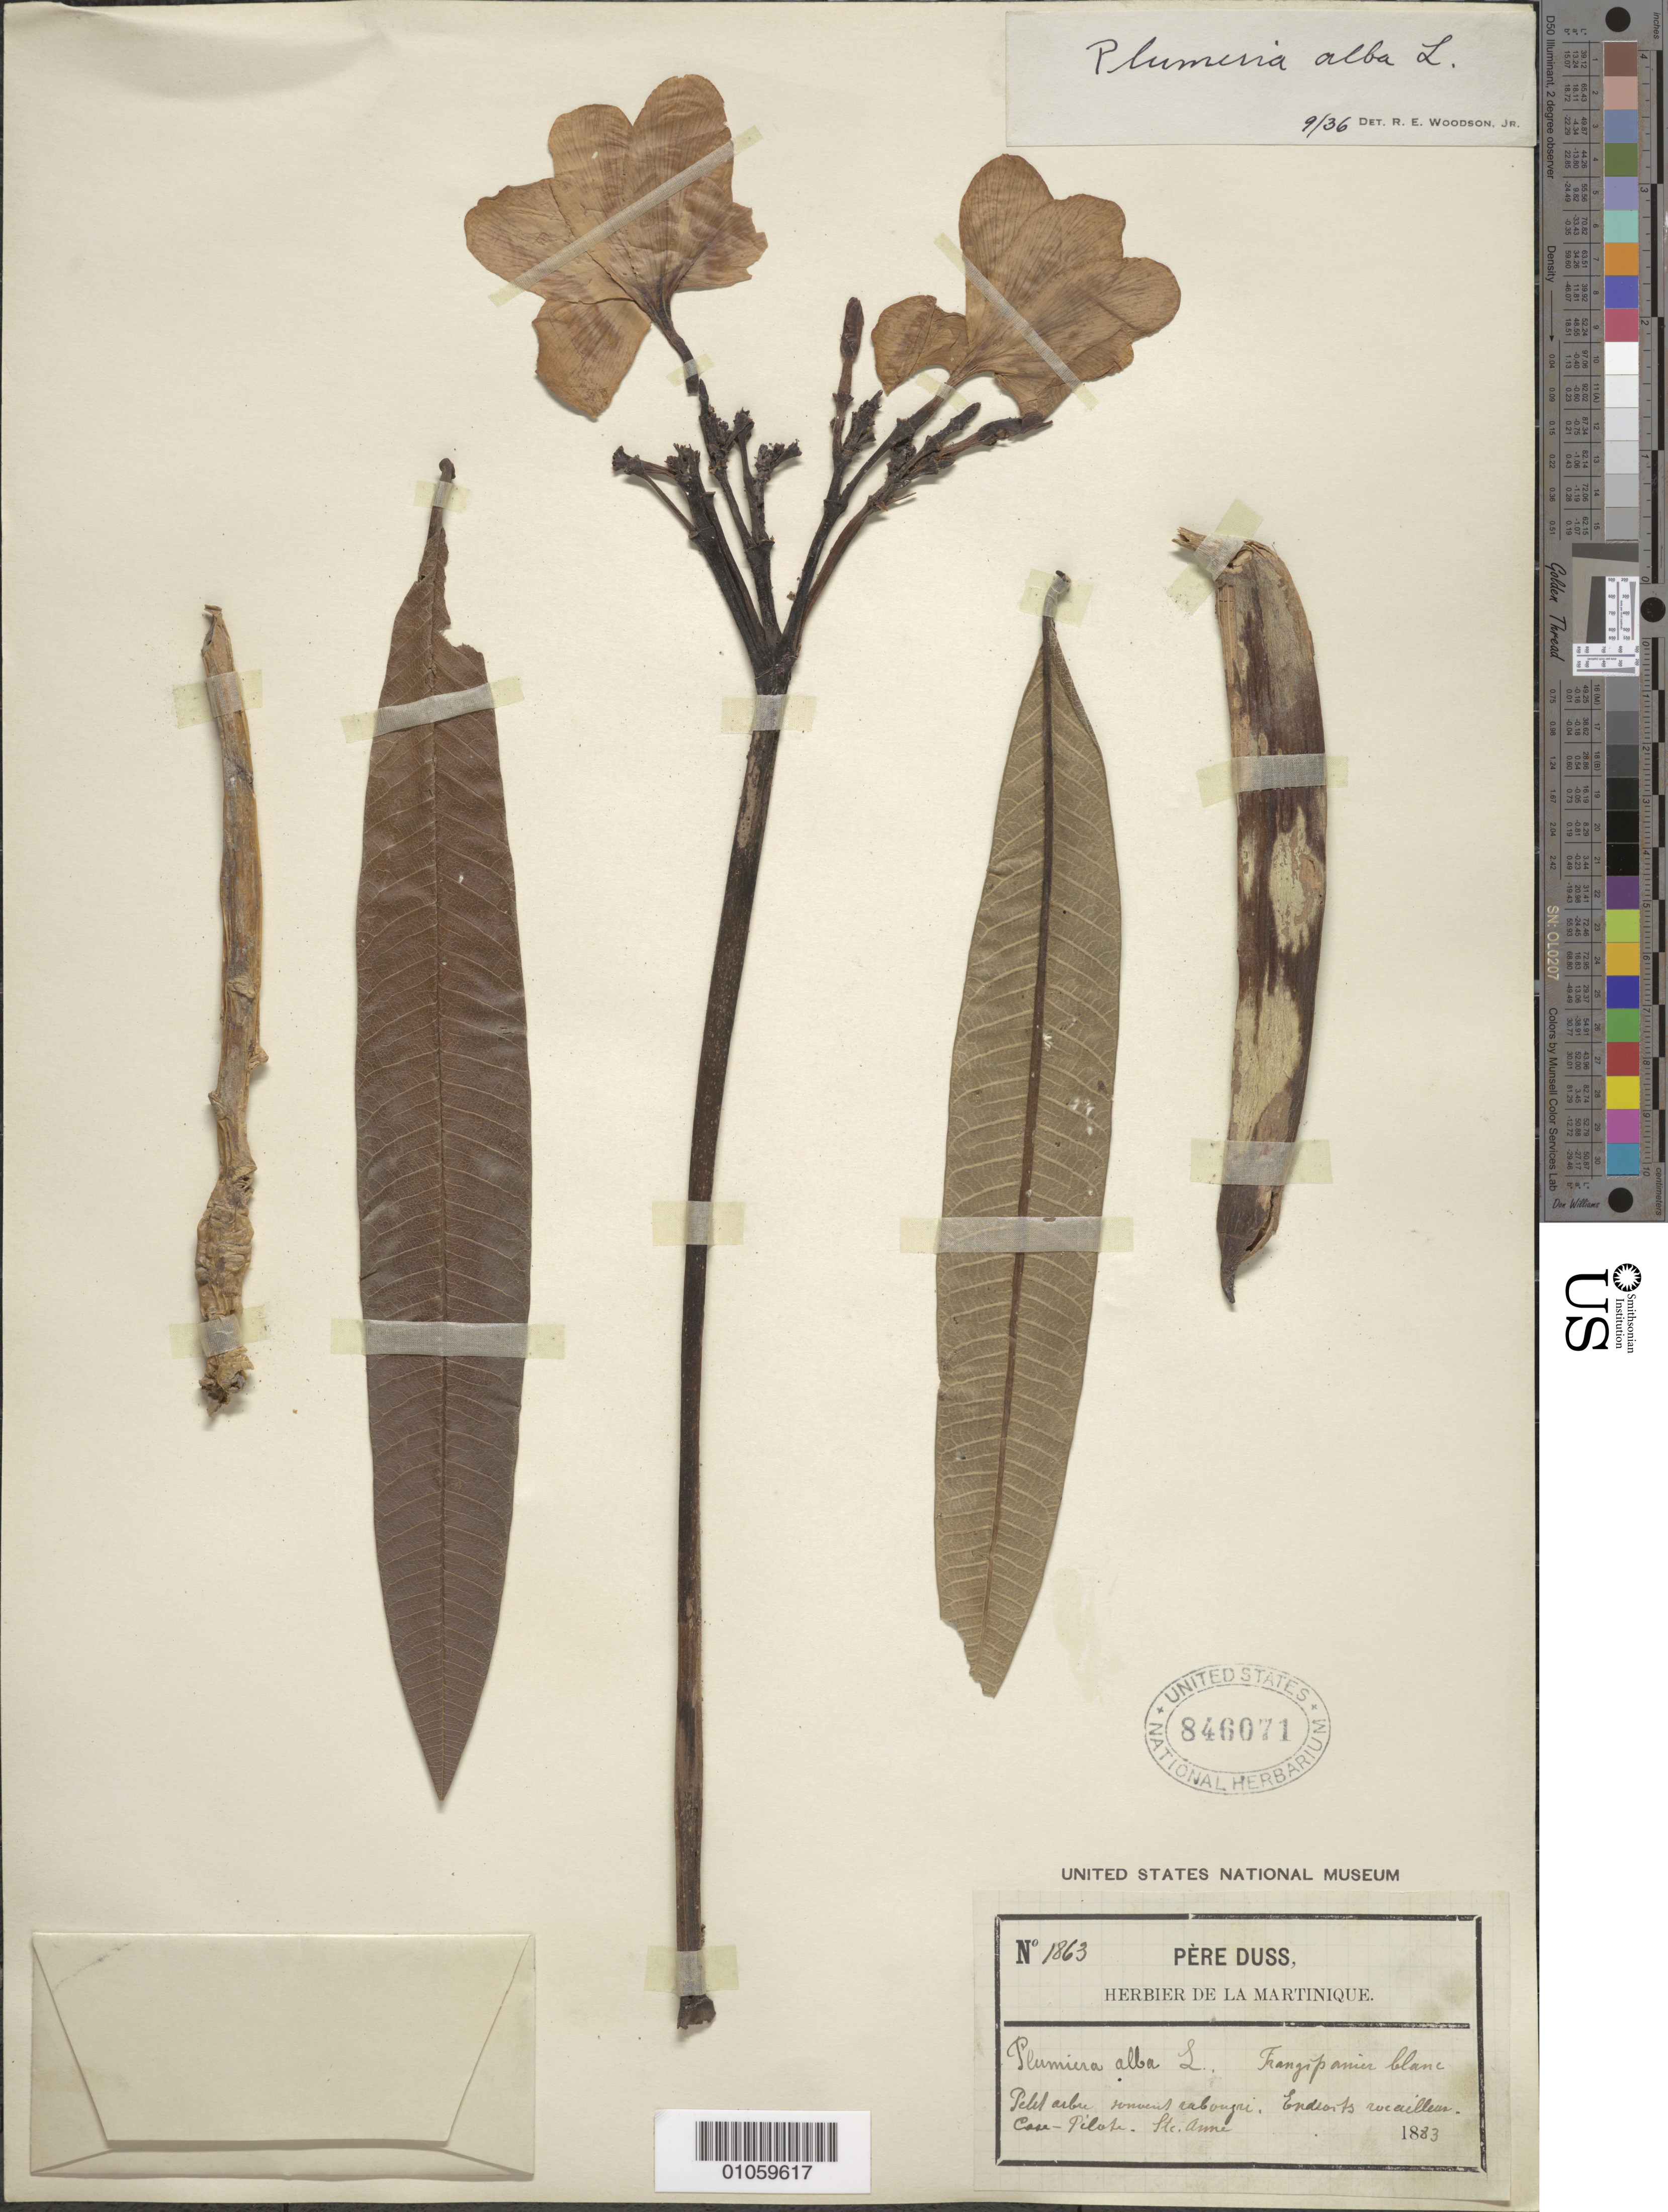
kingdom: Plantae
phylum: Tracheophyta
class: Magnoliopsida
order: Gentianales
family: Apocynaceae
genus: Plumeria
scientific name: Plumeria alba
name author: L.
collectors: Père Duss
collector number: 1863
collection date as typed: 1883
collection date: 1883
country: Martinique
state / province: Le Marin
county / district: Sainte-Anne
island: Martinique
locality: Case-Pilote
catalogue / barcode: US 846071